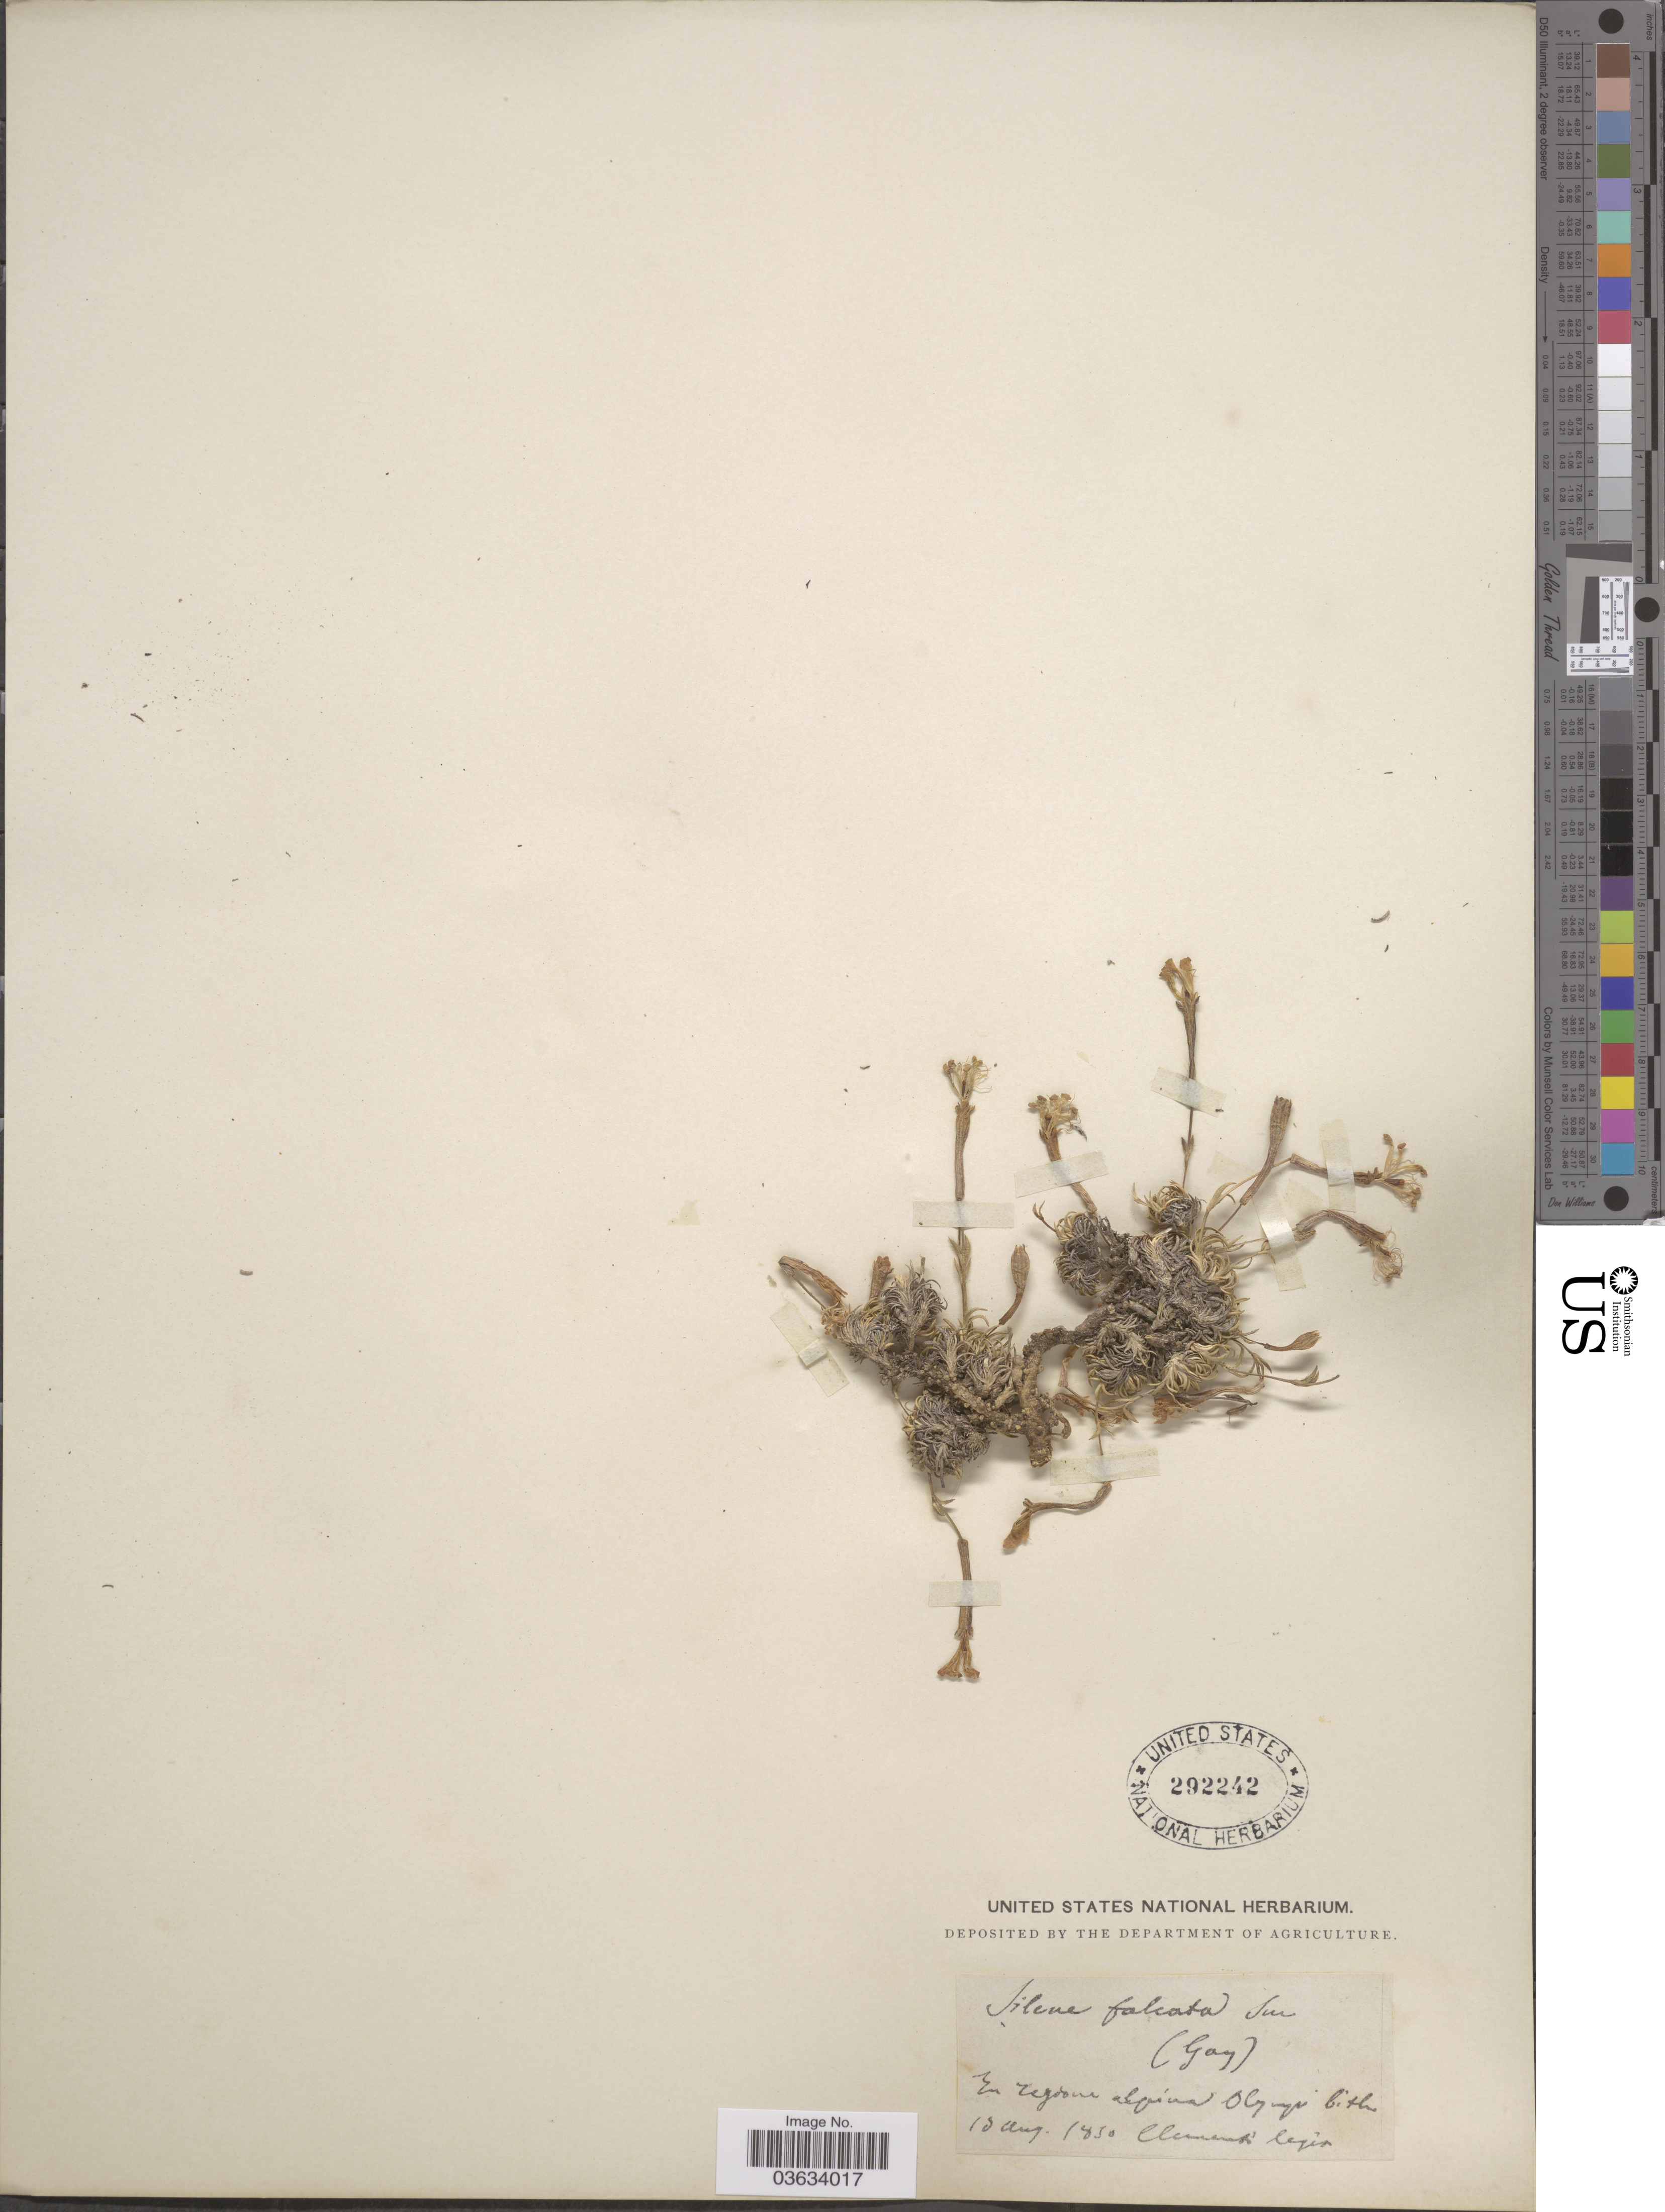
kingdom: Plantae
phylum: Tracheophyta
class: Magnoliopsida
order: Caryophyllales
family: Caryophyllaceae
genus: Silene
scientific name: Silene falcata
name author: Sm.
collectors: Clementi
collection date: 1830-08-13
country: Turkey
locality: In regione alpina Olympi bith.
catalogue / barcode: US 292242